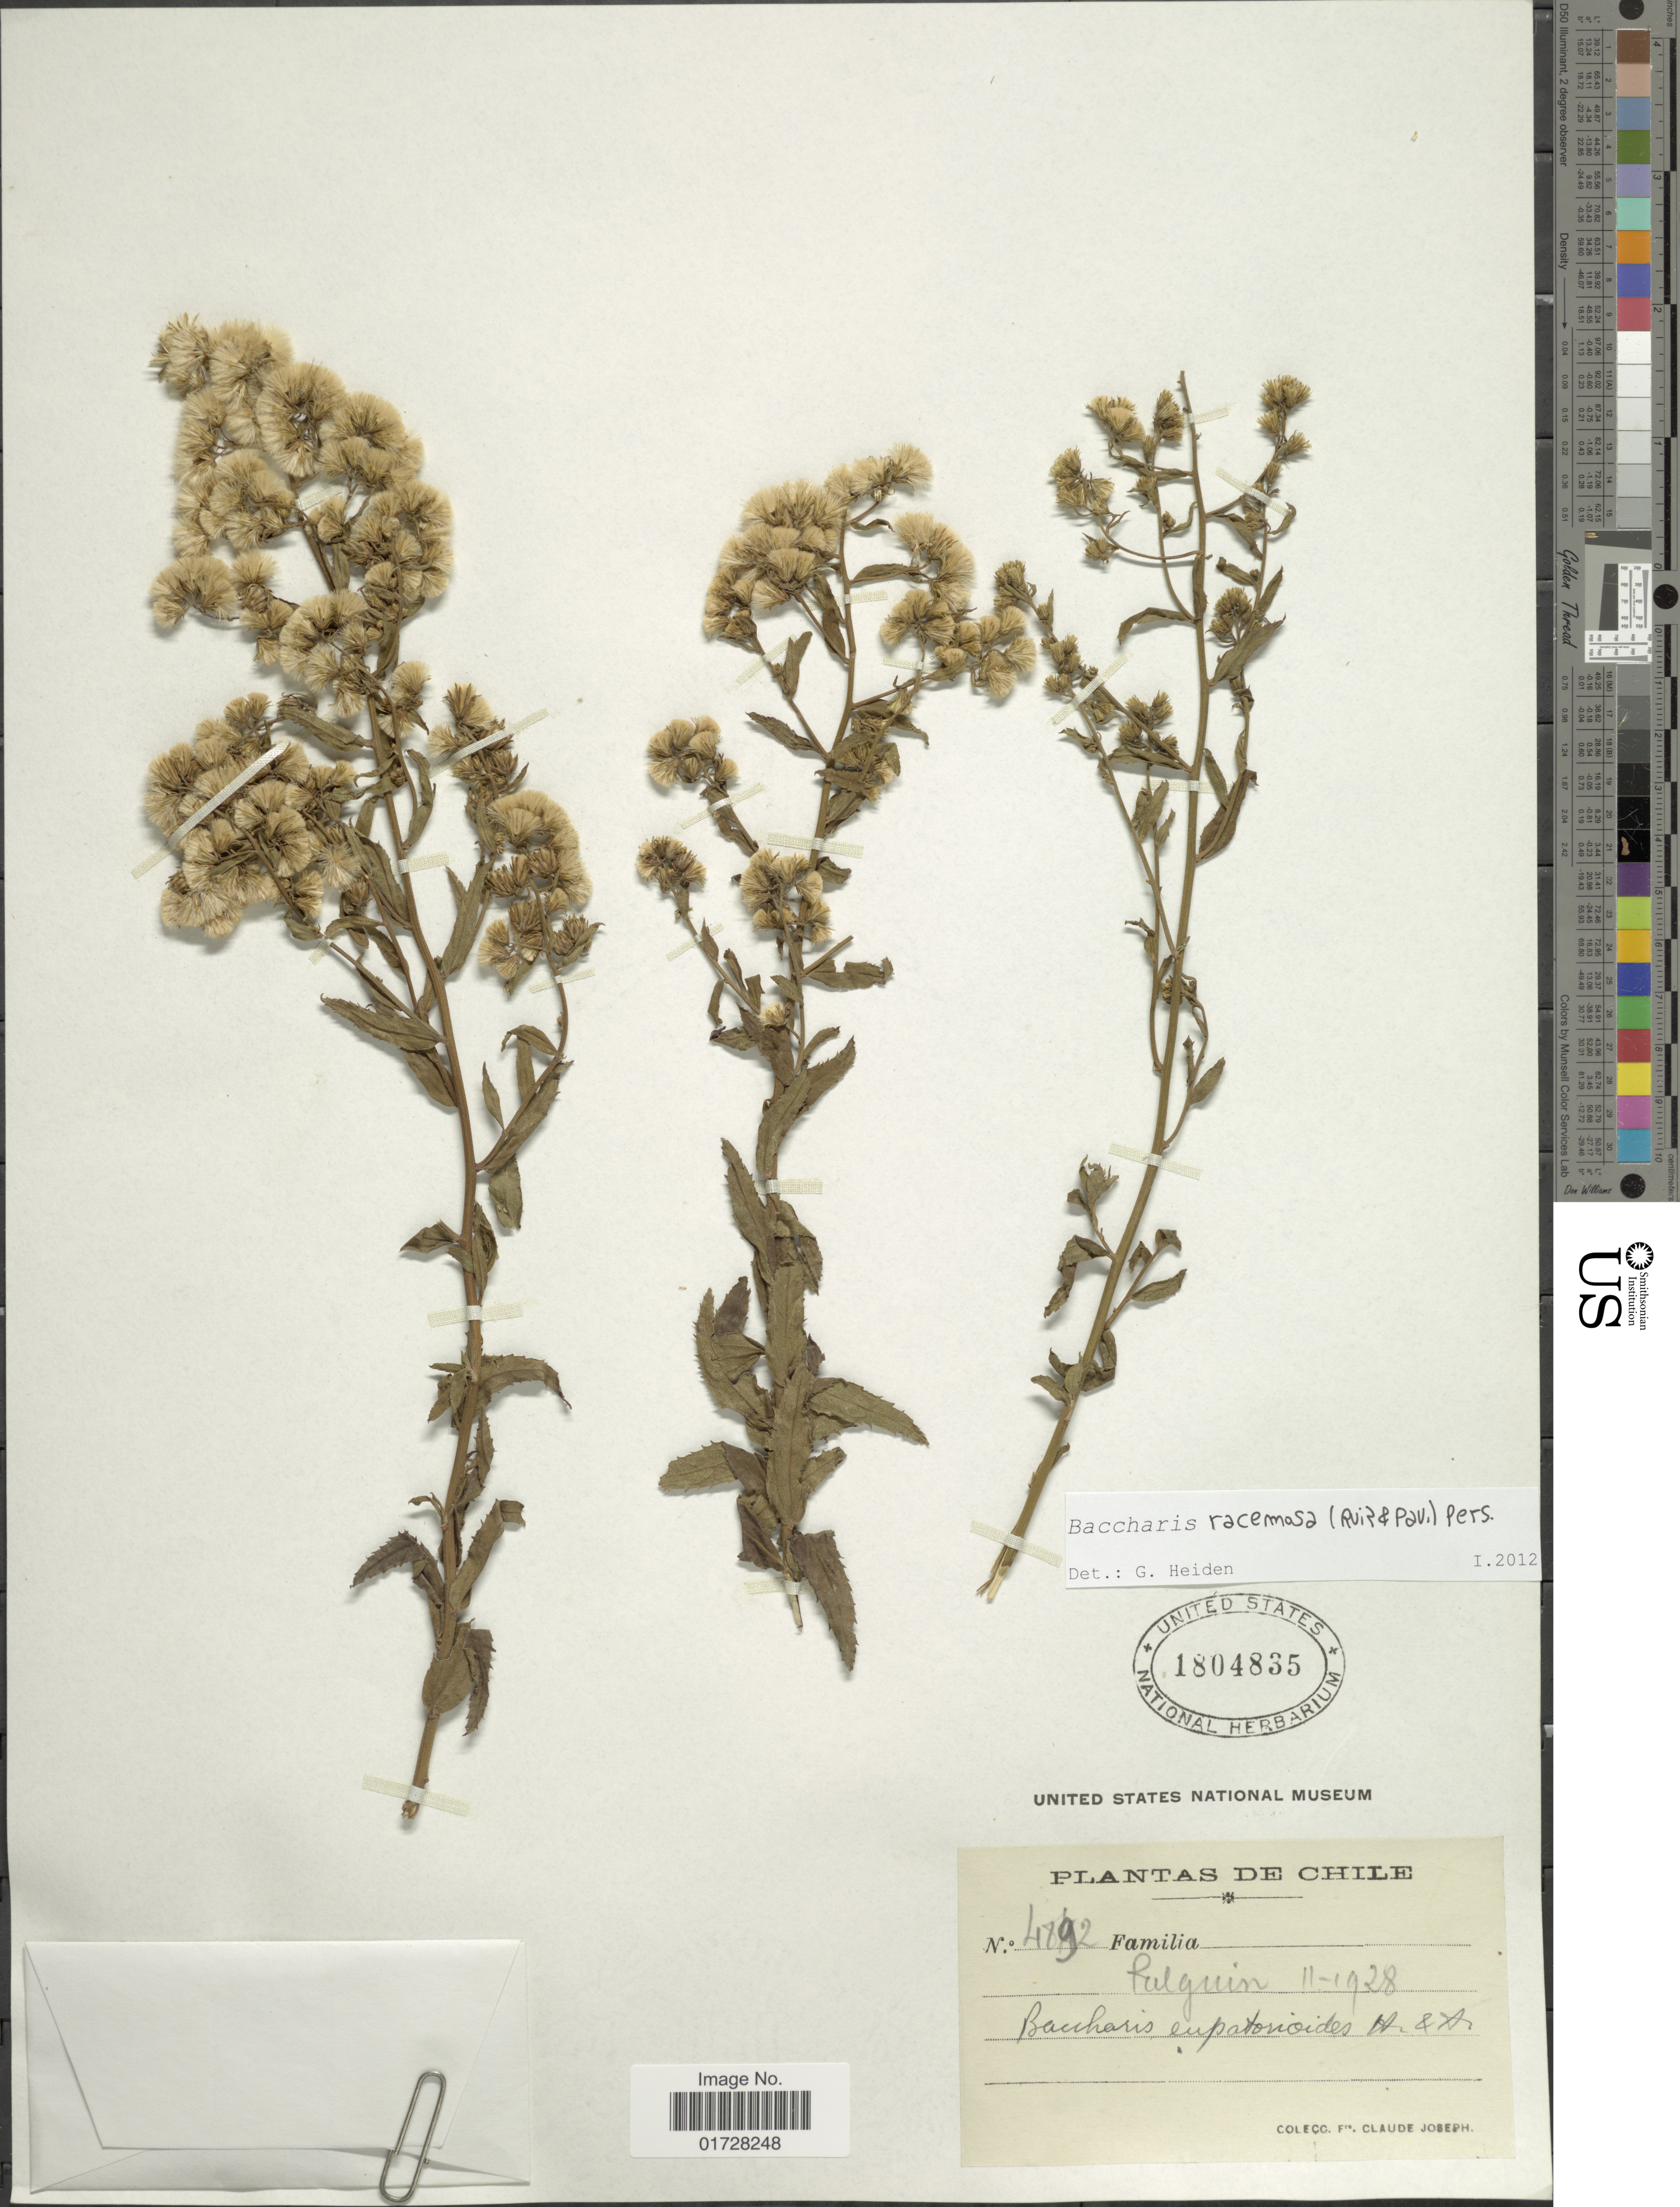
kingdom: Plantae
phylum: Tracheophyta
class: Magnoliopsida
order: Asterales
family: Asteraceae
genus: Baccharis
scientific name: Baccharis racemosa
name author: (Ruiz & Pav.) DC.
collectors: Bro. Claude-Joseph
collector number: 4892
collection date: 1928-11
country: Chile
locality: Pulguin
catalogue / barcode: US 1804835